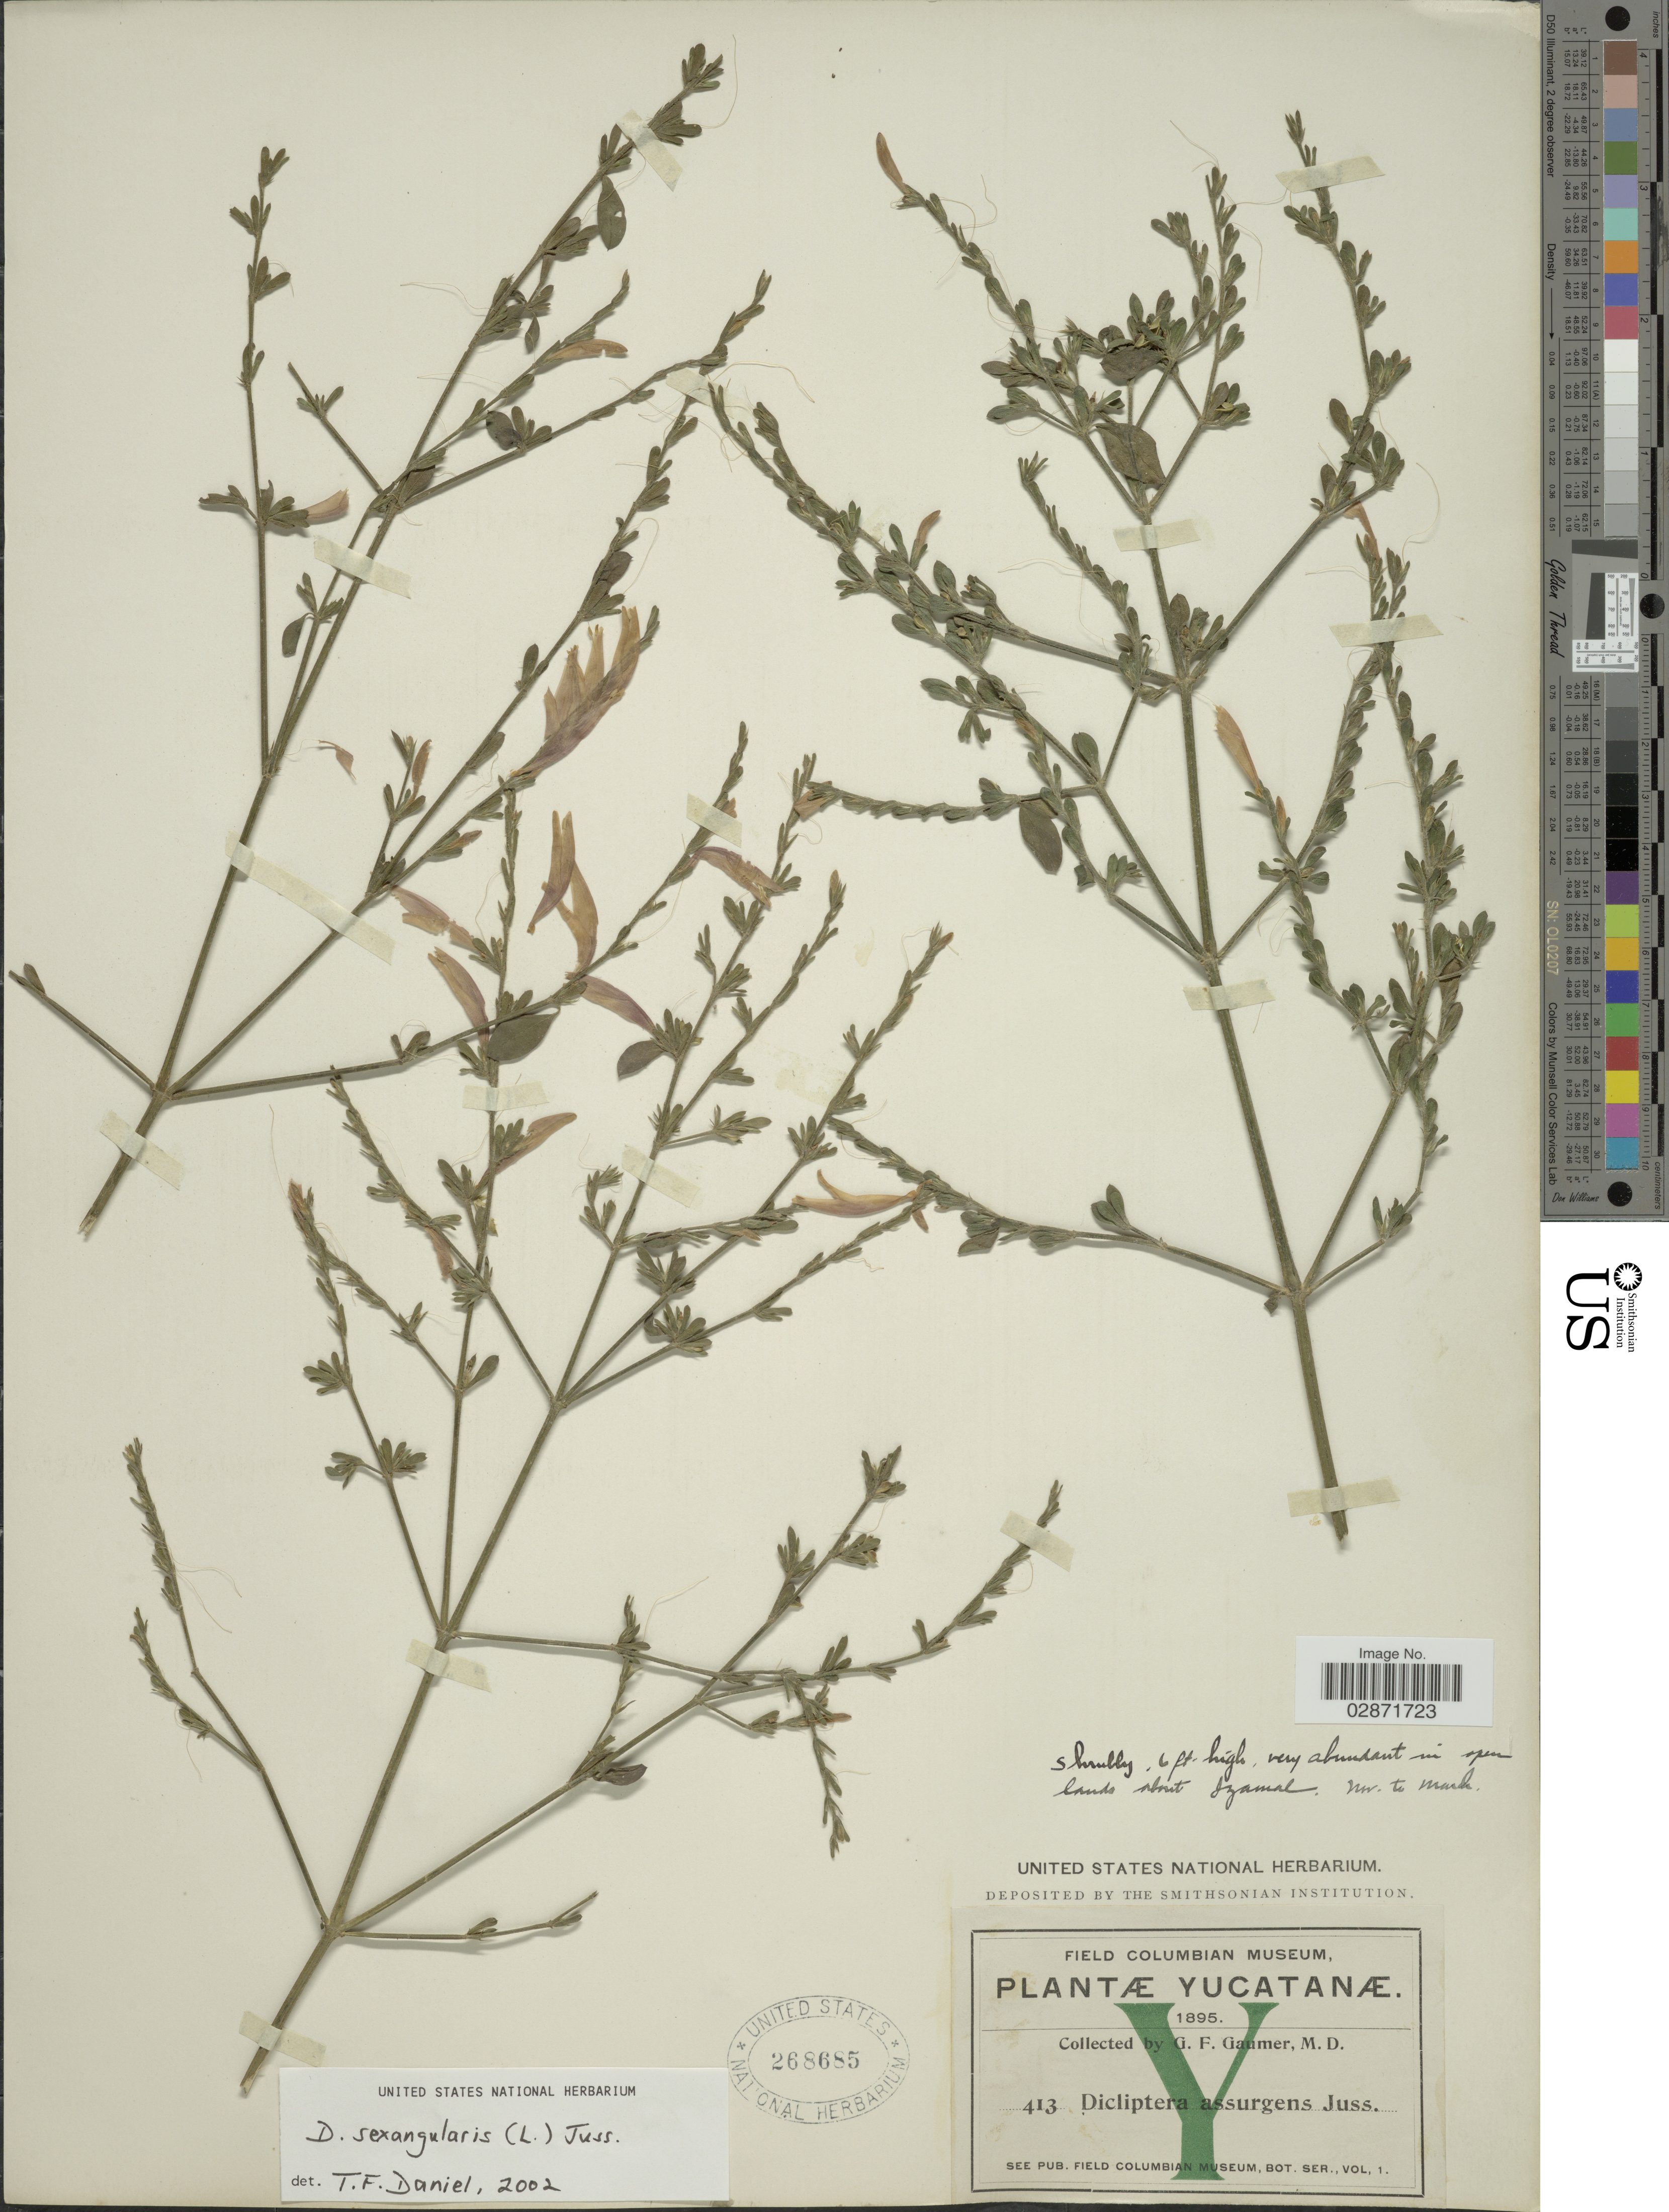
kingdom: Plantae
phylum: Tracheophyta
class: Magnoliopsida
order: Lamiales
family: Acanthaceae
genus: Dicliptera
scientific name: Dicliptera sexangularis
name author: (L.) Juss.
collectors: G. F. Gaumer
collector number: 413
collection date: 1895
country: Mexico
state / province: Yucatán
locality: Yucatanae.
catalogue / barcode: US 268685